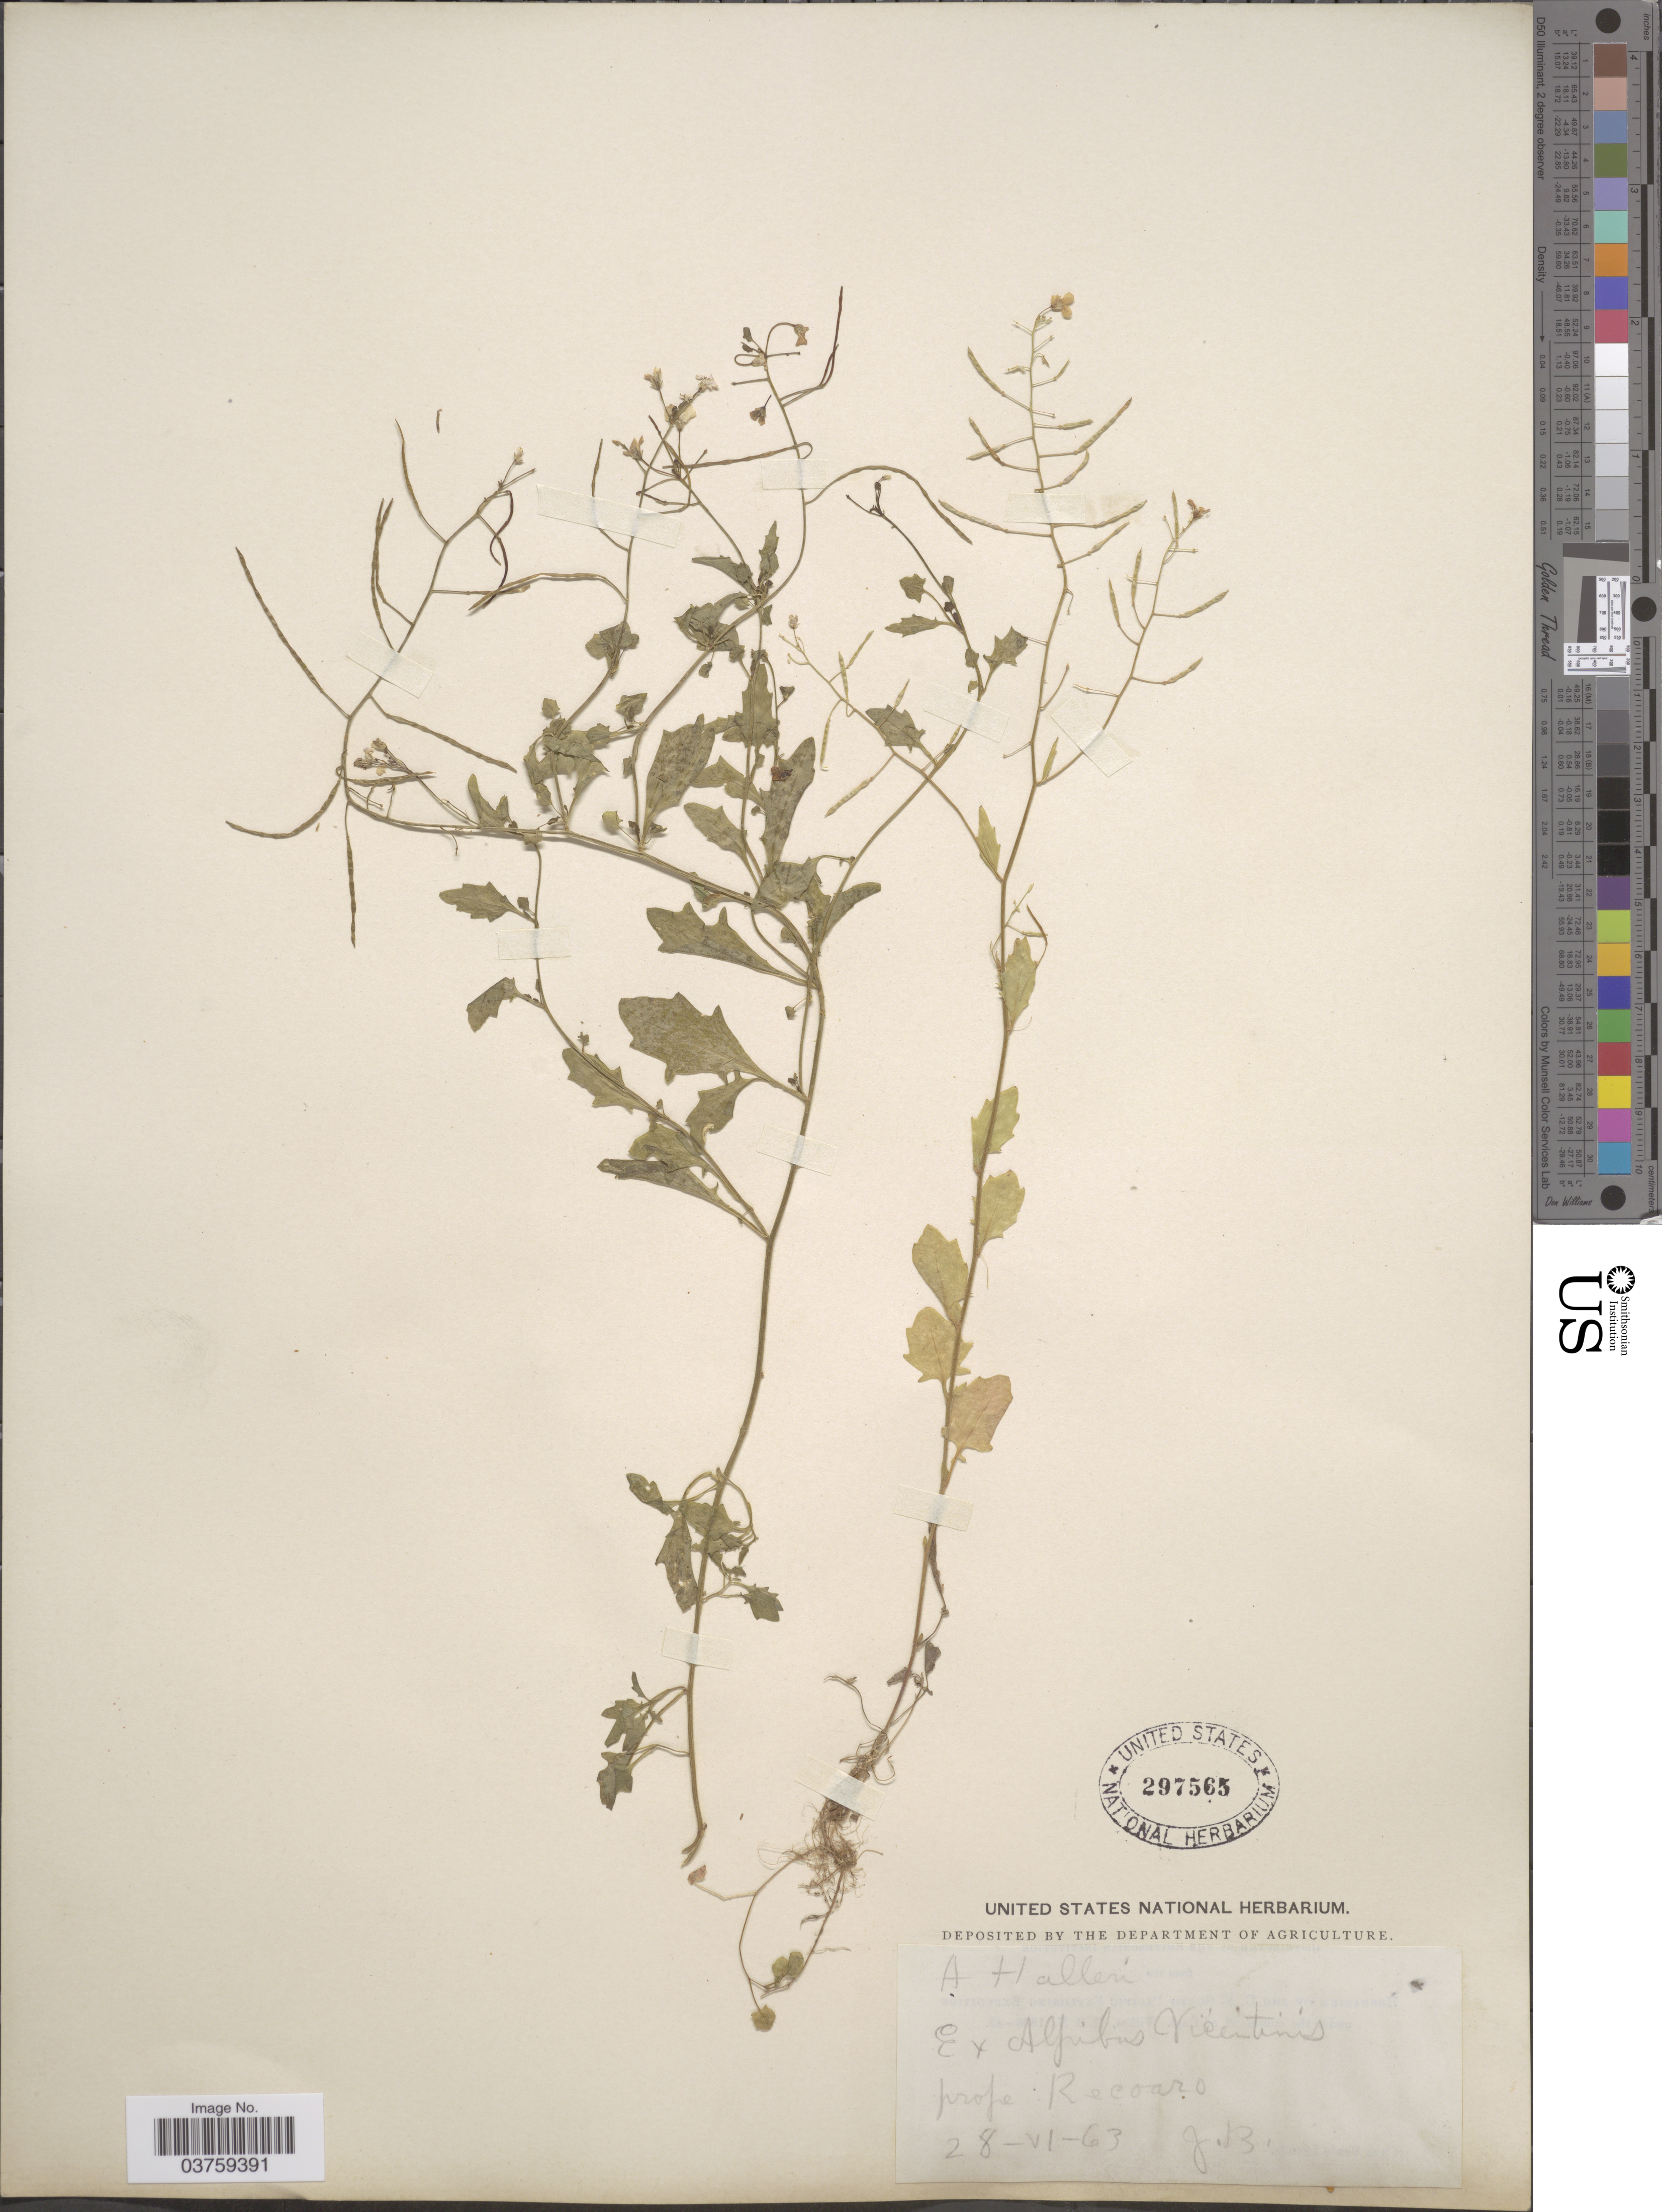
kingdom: Plantae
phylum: Tracheophyta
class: Magnoliopsida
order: Brassicales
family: Brassicaceae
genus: Arabis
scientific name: Arabis halleri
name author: L.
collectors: J. B.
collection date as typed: Transcribed d/m/y: 28/6/63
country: Italy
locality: Ex Alpibus Vicentinis prope Recoaro.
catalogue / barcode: US 297565